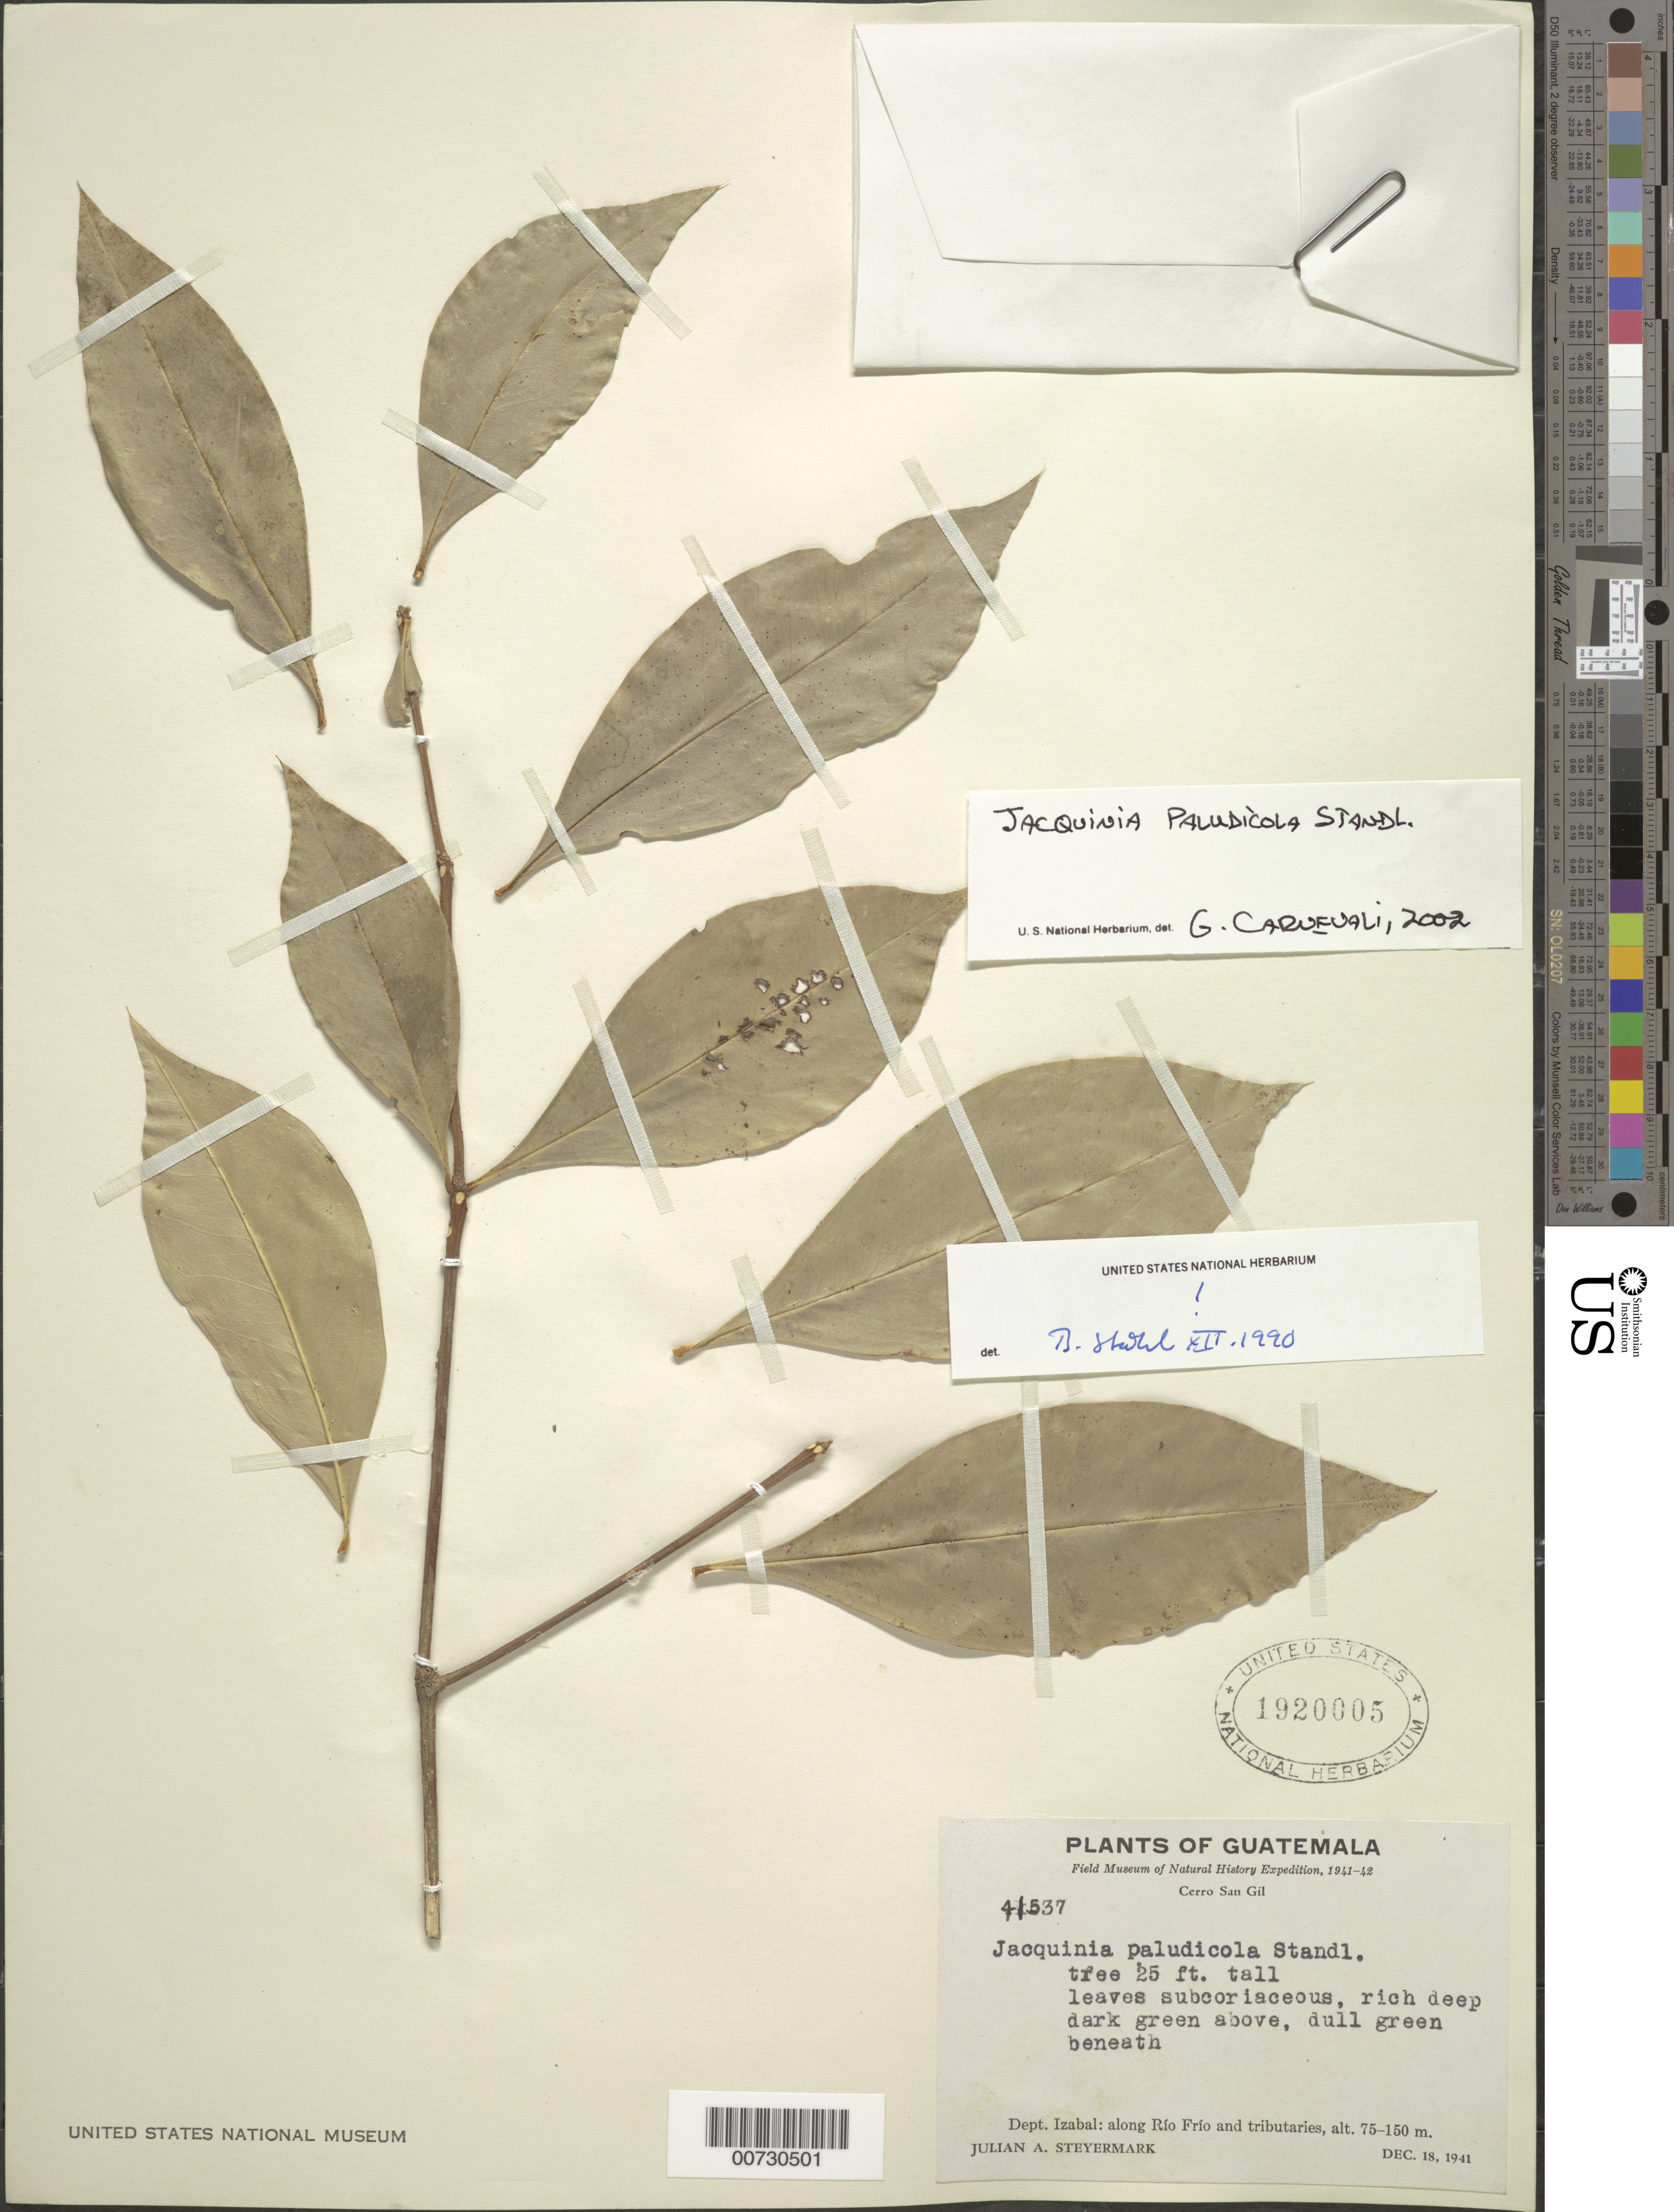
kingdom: Plantae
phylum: Tracheophyta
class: Magnoliopsida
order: Ericales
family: Primulaceae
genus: Jacquinia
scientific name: Jacquinia paludicola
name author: Standl.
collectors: J. Steyermark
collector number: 41537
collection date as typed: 18 Dec 1941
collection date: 1941-12-18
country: Guatemala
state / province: Izabal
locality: Along Río Frío and tributaries. Cerro San Gil.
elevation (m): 75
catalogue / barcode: US 1920005